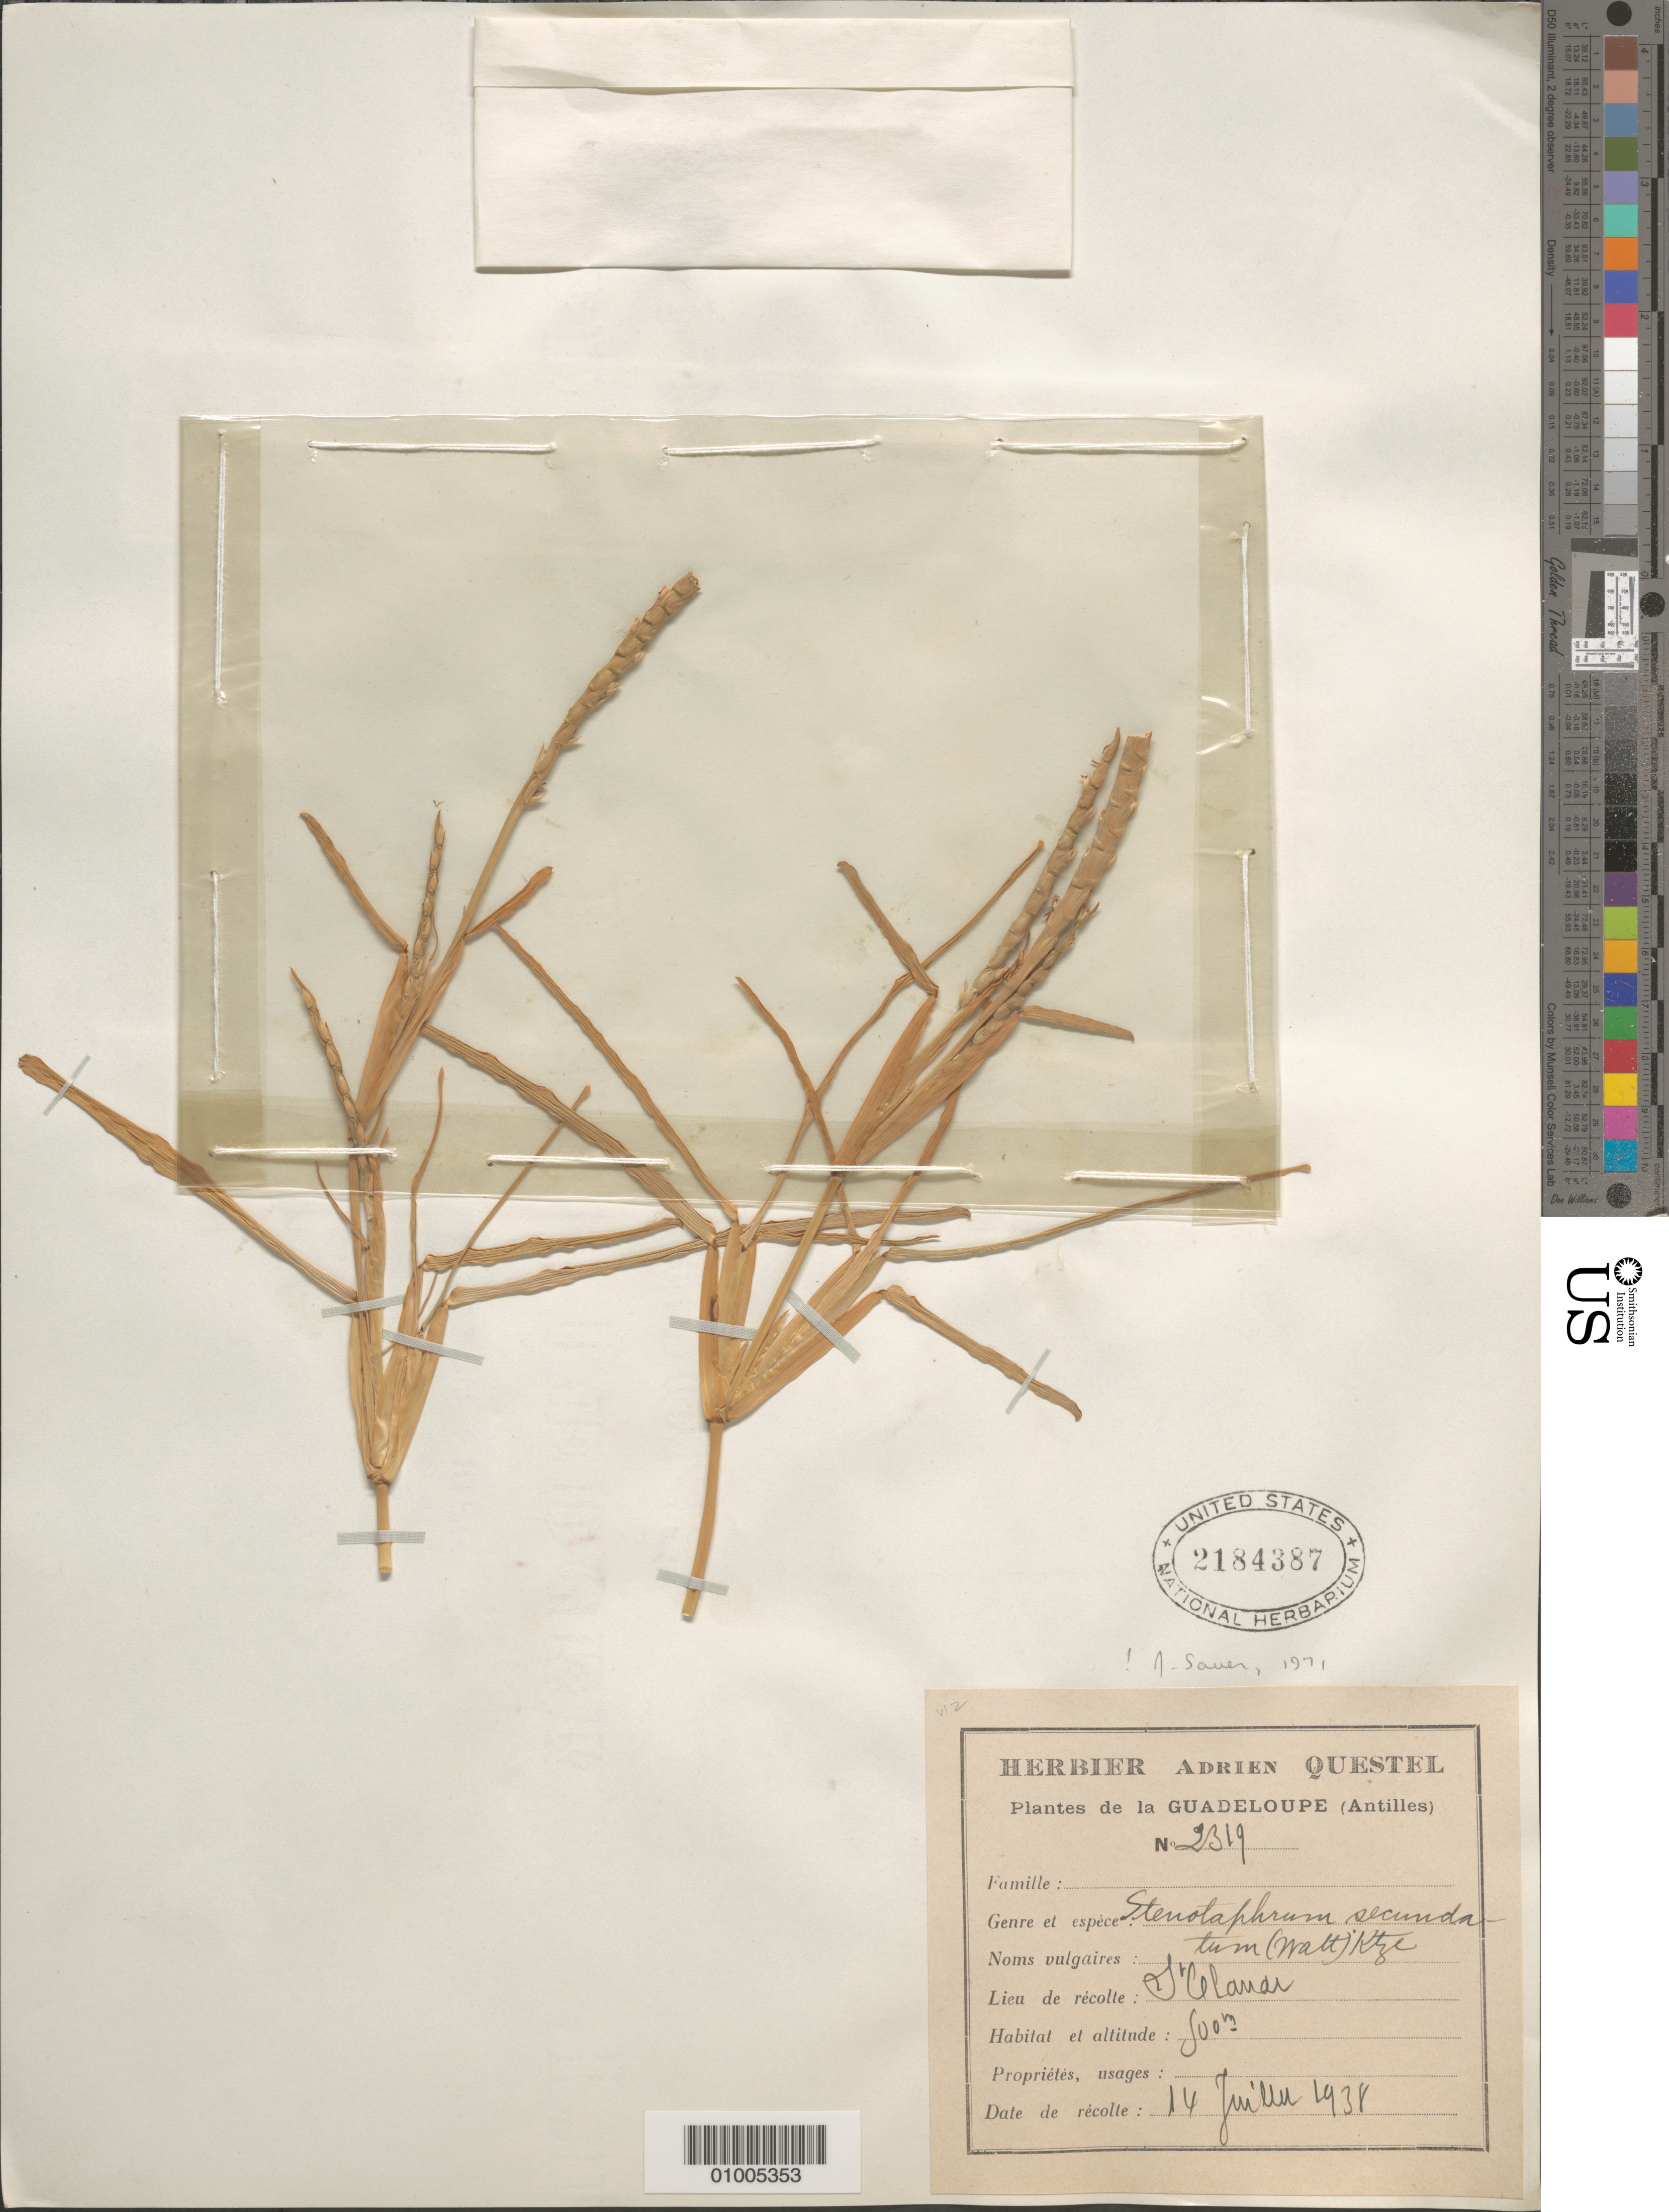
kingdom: Plantae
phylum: Tracheophyta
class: Liliopsida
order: Poales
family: Poaceae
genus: Stenotaphrum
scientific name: Stenotaphrum secundatum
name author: (Walter) Kuntze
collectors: A. Questel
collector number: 2319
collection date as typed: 14 Jul 1938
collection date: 1938-07-14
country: Guadeloupe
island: Basse Terre [Guadeloupe]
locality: St. Celamar.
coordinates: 0 N, 0 E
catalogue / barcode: US 2184387